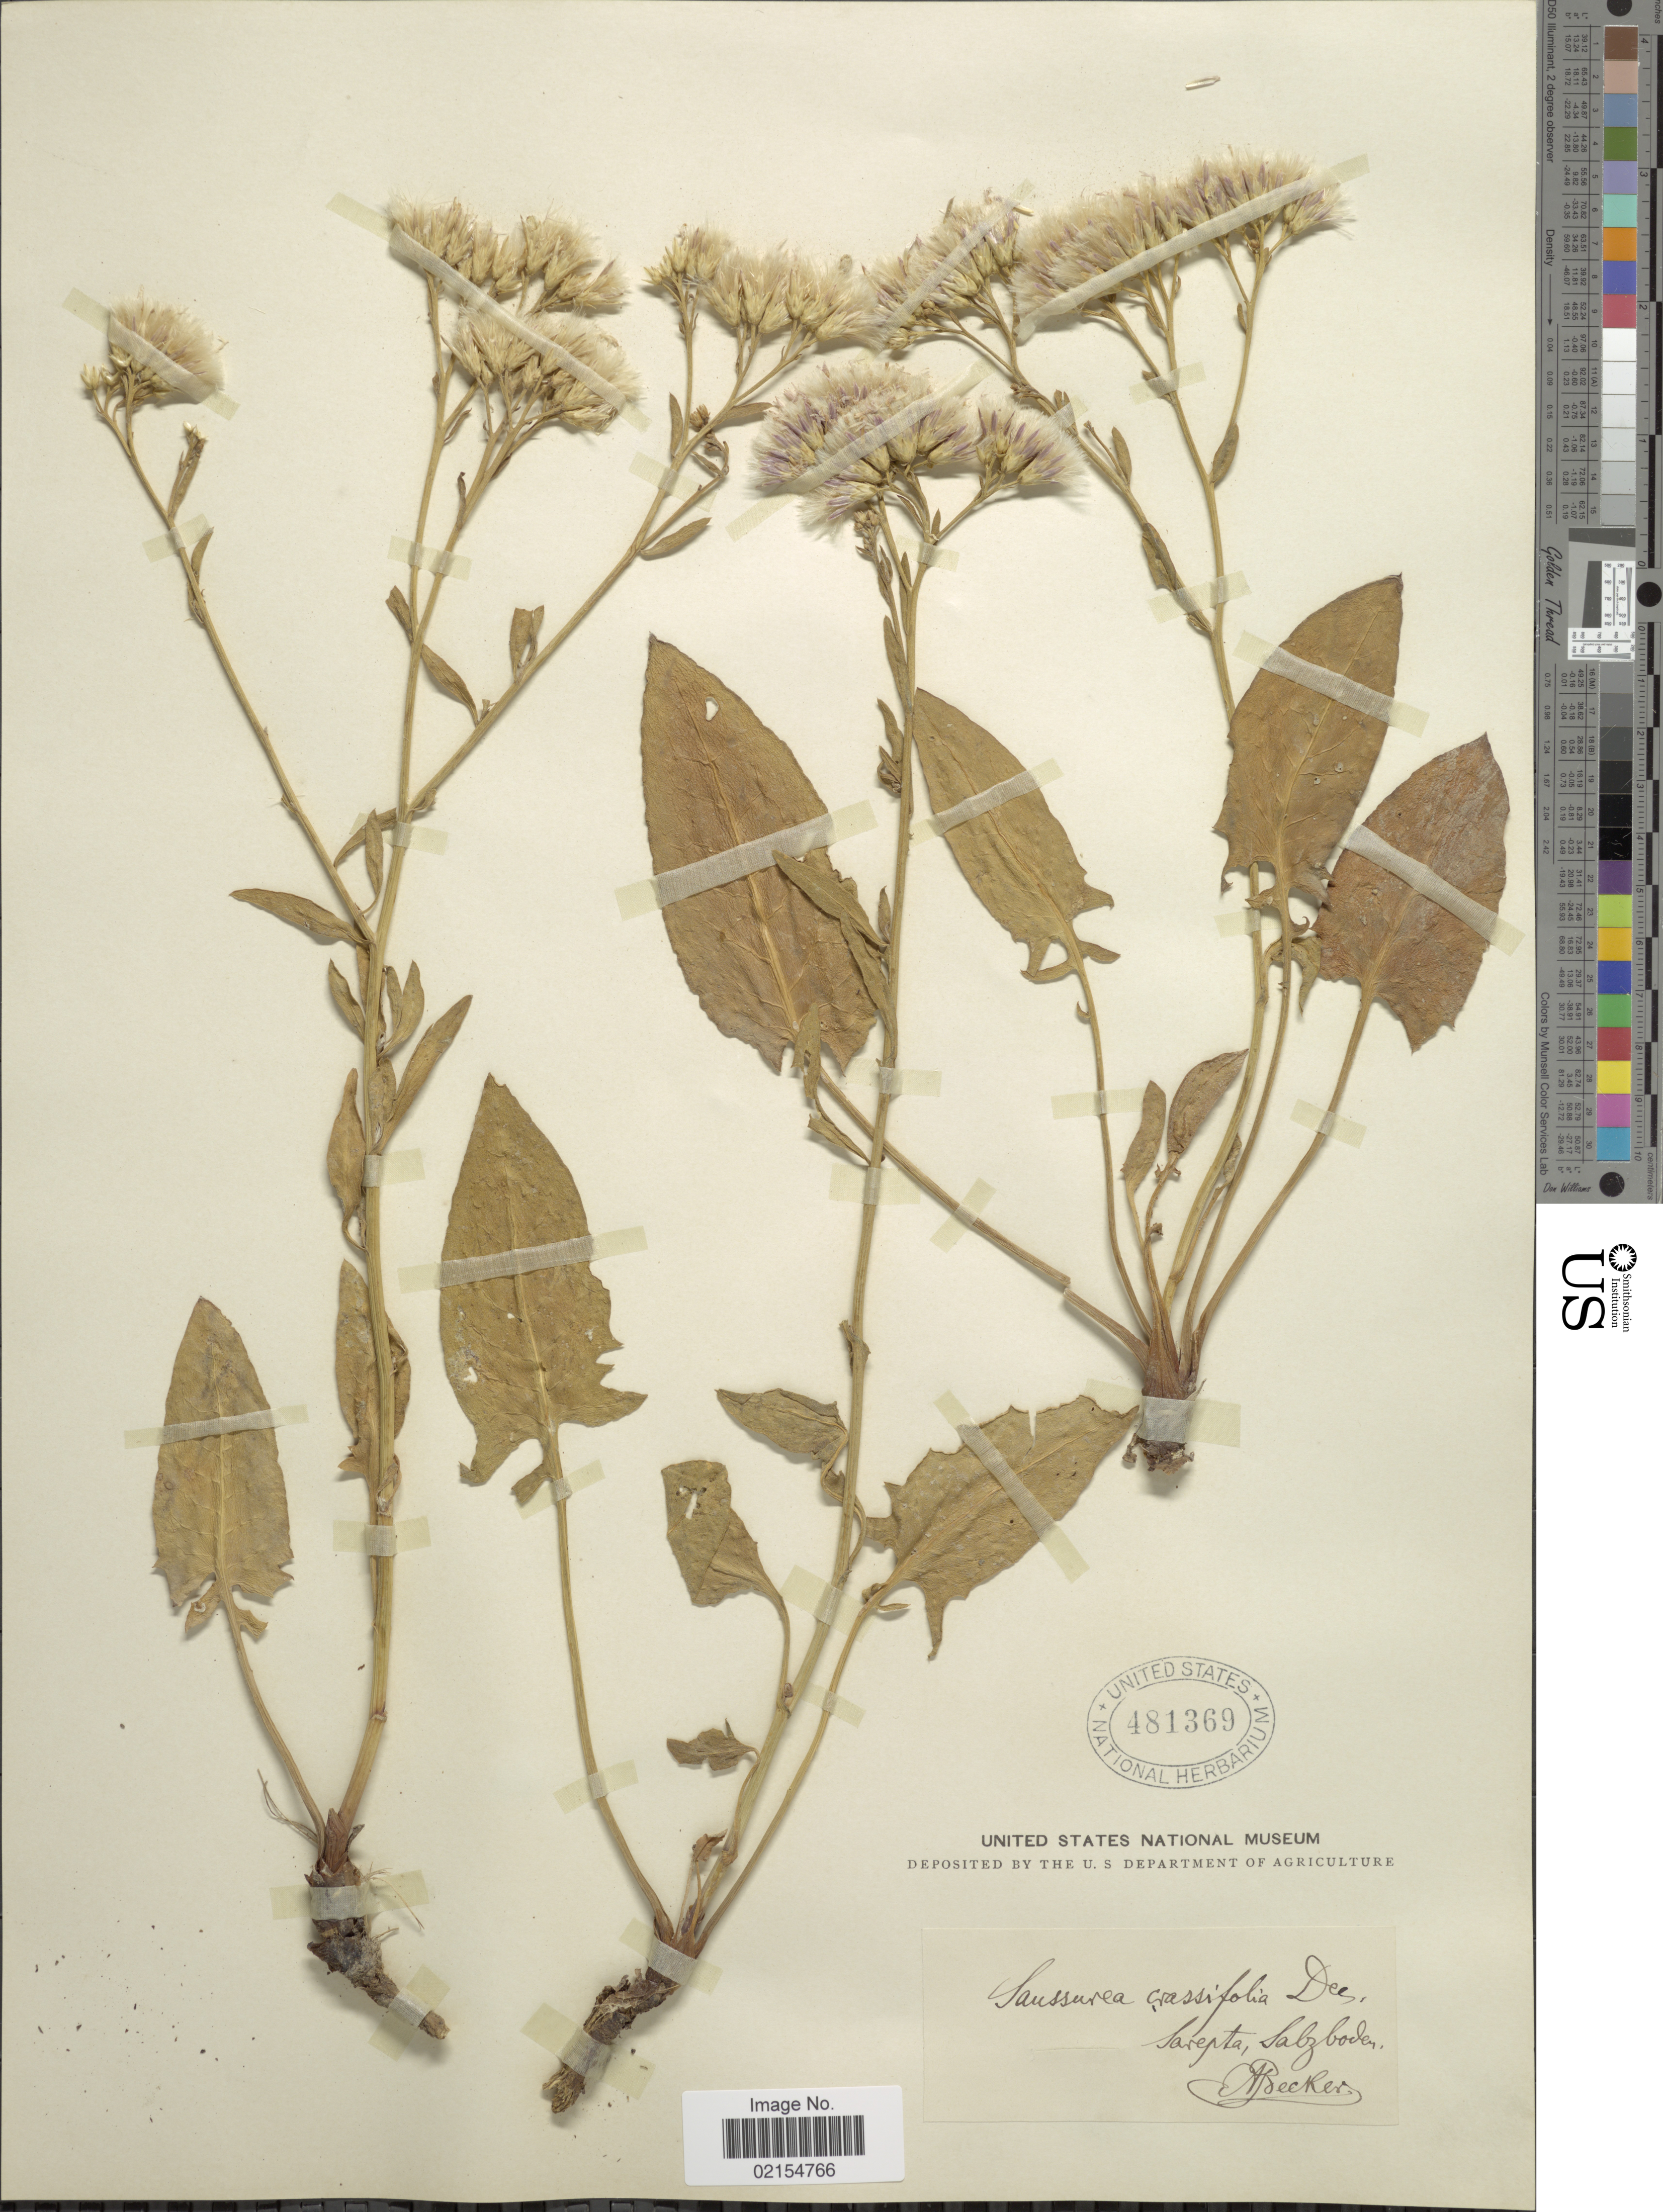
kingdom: Plantae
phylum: Tracheophyta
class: Magnoliopsida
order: Asterales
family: Asteraceae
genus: Saussurea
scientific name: Saussurea salsa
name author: Spreng.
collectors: A. Becker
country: Russian Federation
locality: Sarepta, Salzboden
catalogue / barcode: US 481369